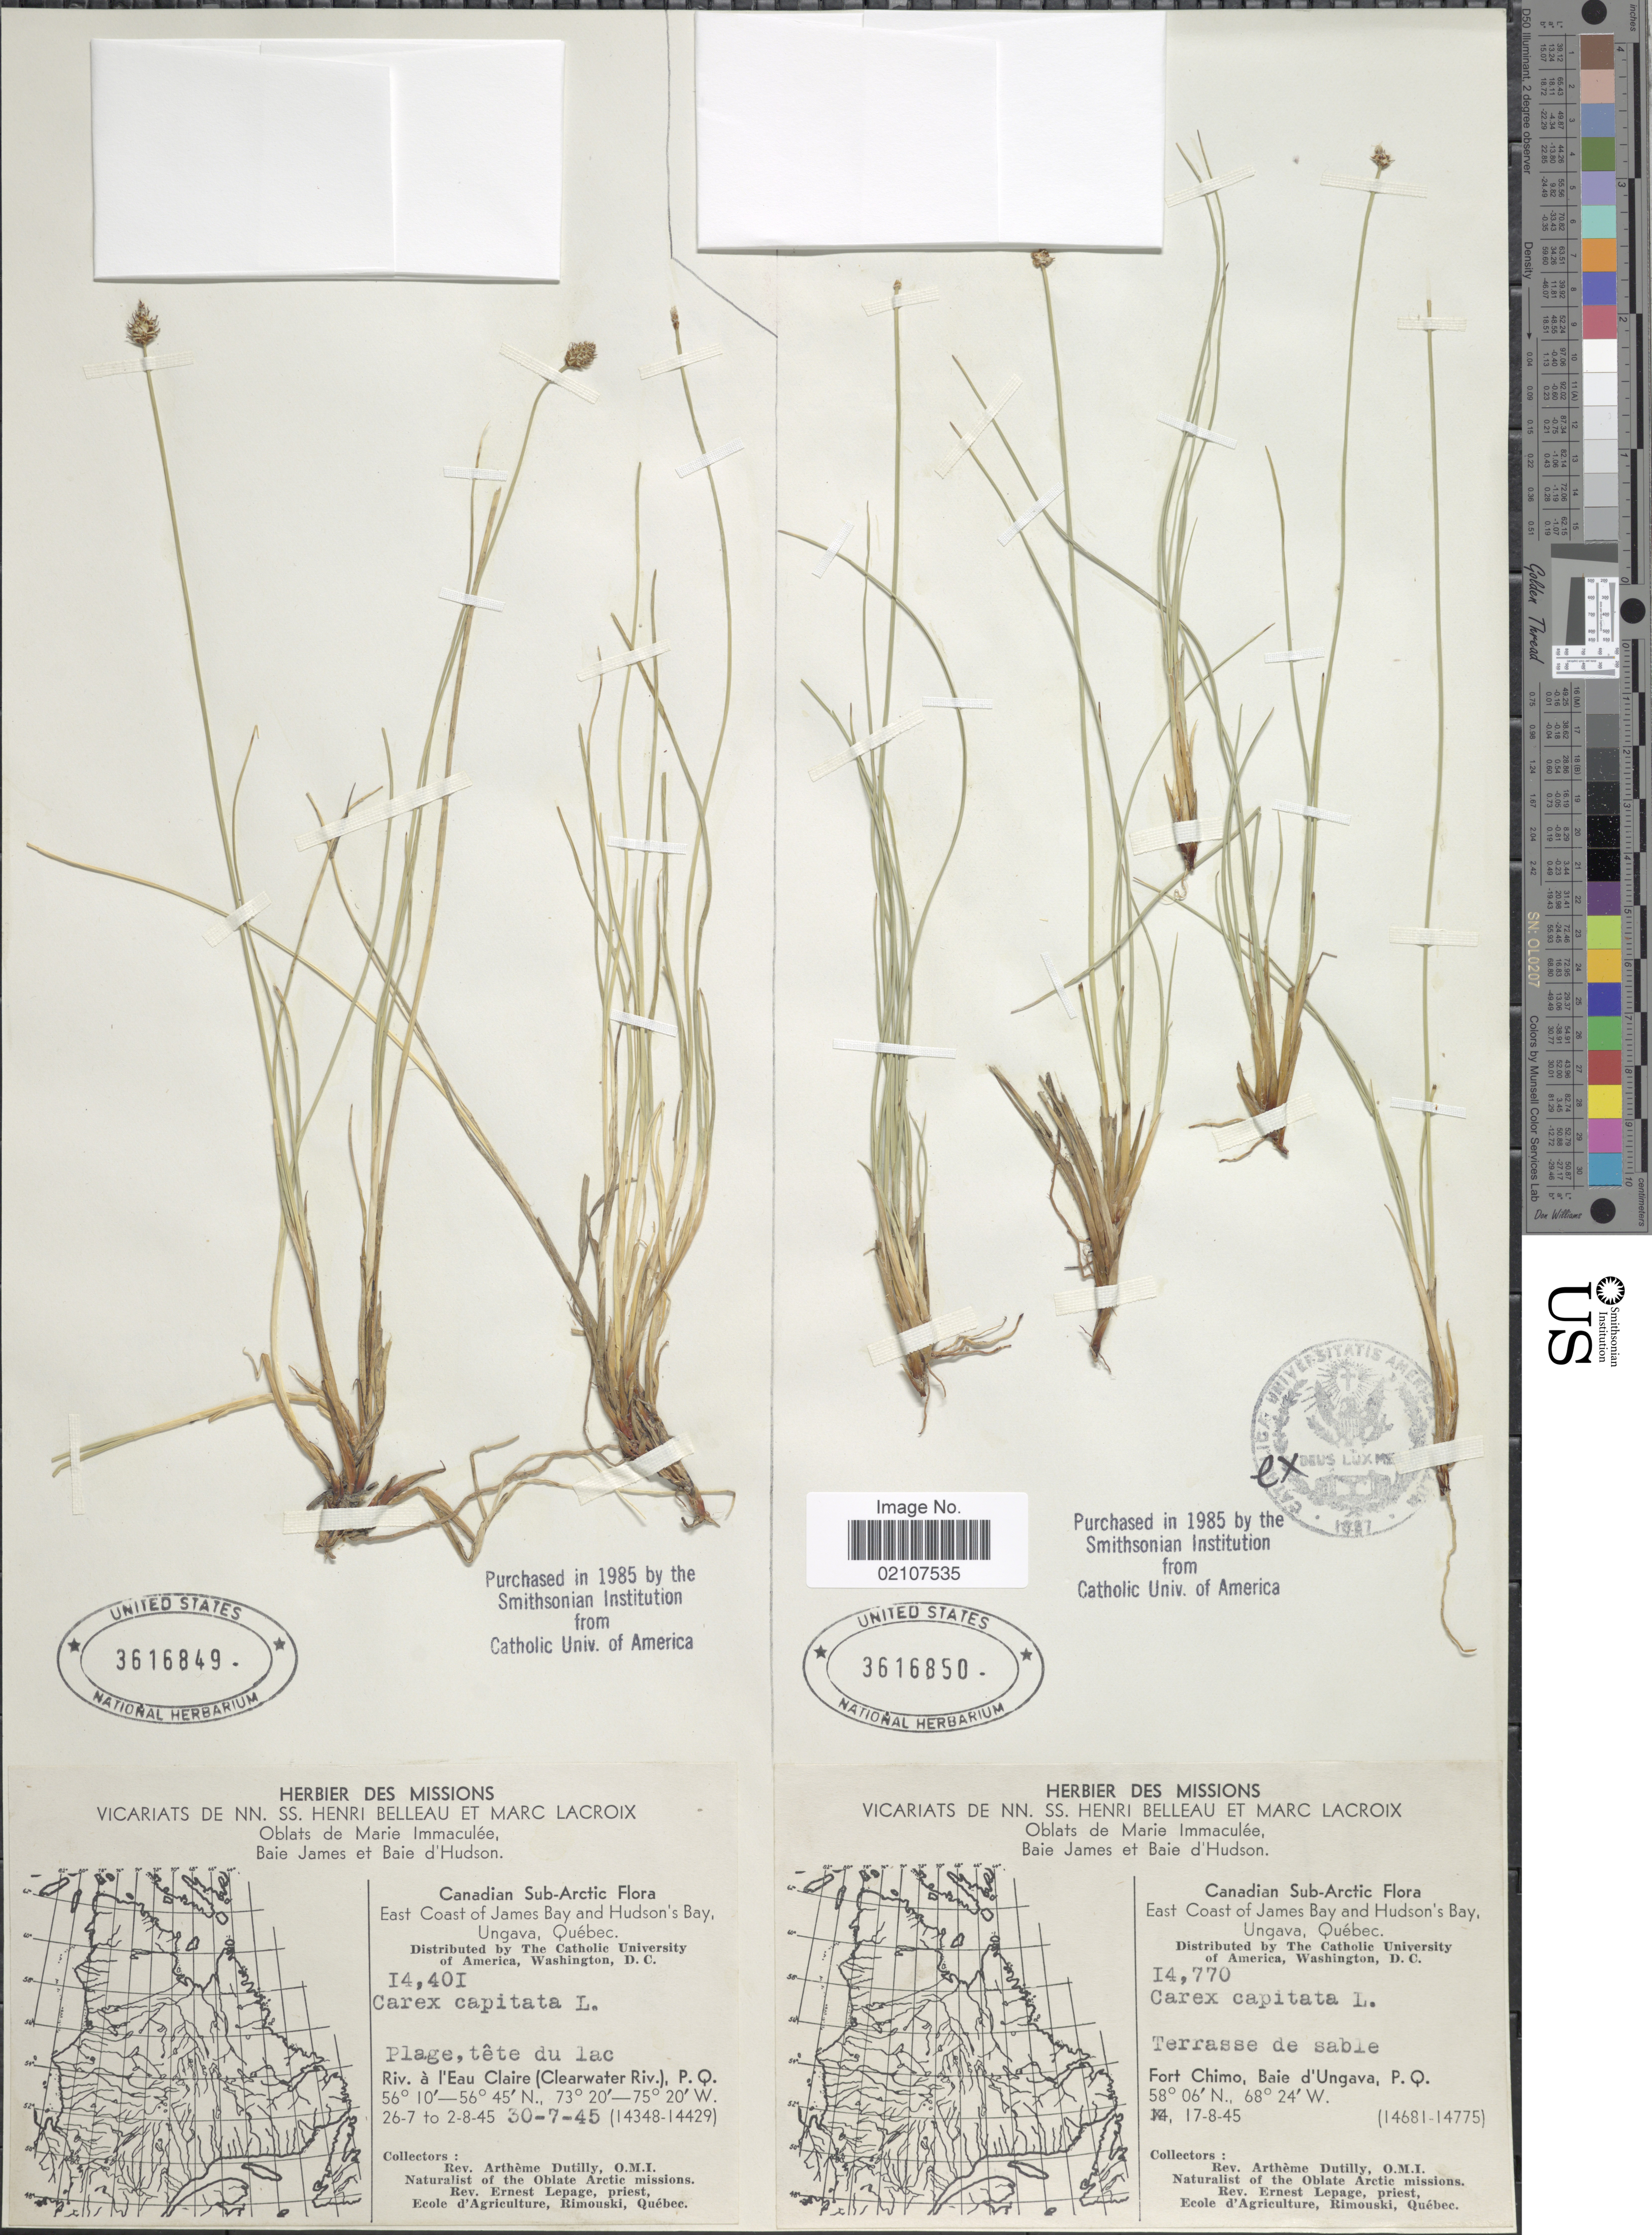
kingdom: Plantae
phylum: Tracheophyta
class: Liliopsida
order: Poales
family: Cyperaceae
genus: Carex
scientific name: Carex capitata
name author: L.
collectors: A. Dutilly & E. Lepage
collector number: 14770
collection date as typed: Transcribed d/m/y: 17/8/45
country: Canada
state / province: Quebec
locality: Canadian Sub-Arctic, East Coast ofJames Bay and Hudson's Bay, Ungava, Terrasse de sable, Fort Chimo, Baie d'Ungava, P.Q.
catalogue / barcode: US 3616850-2